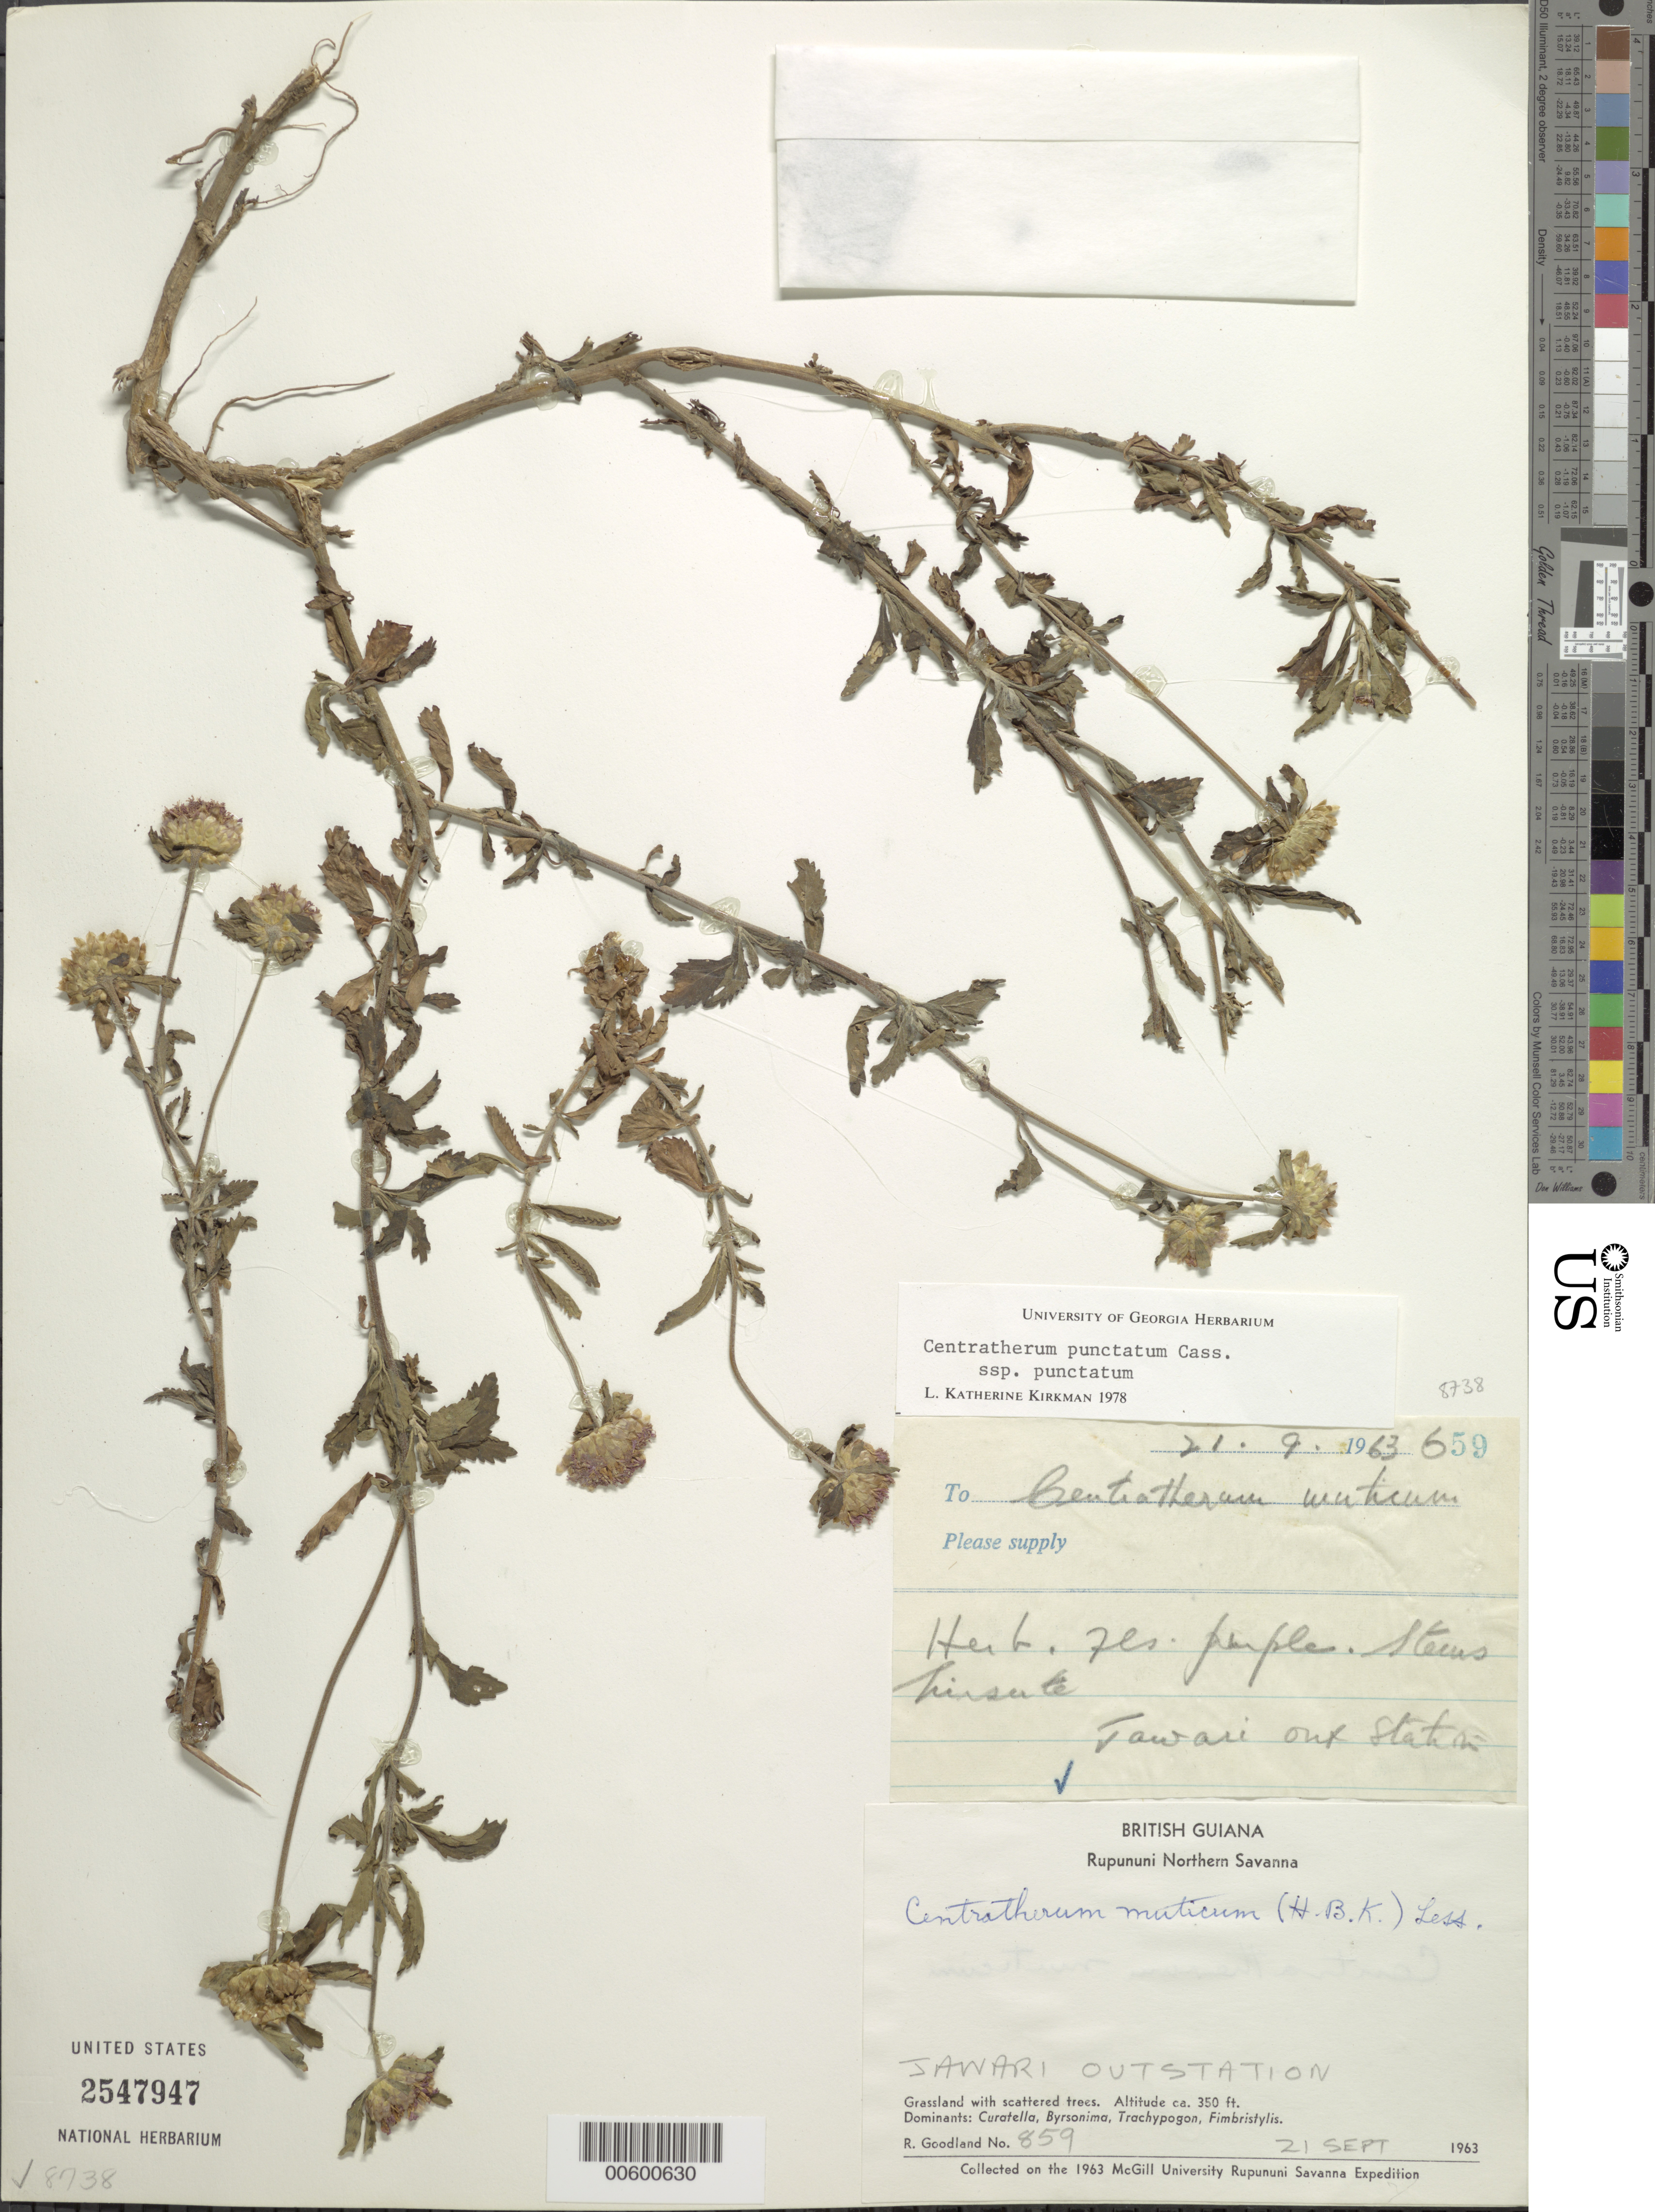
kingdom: Plantae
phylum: Tracheophyta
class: Magnoliopsida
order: Asterales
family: Asteraceae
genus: Centratherum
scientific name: Centratherum punctatum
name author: Cass.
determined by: Kirkman, L. K.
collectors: R. Goodland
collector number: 859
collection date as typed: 21-Sep-63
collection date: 1963-09-21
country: Guyana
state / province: U. Takutu-U. Essequibo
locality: Rupununi Northern Savanna, Jawari outstation [Jauari ?]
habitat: Grassland with scattered trees. Dominants: Curatella, Byrsonima, Trachypogon, Fimbristylis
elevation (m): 107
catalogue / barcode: US 2547947